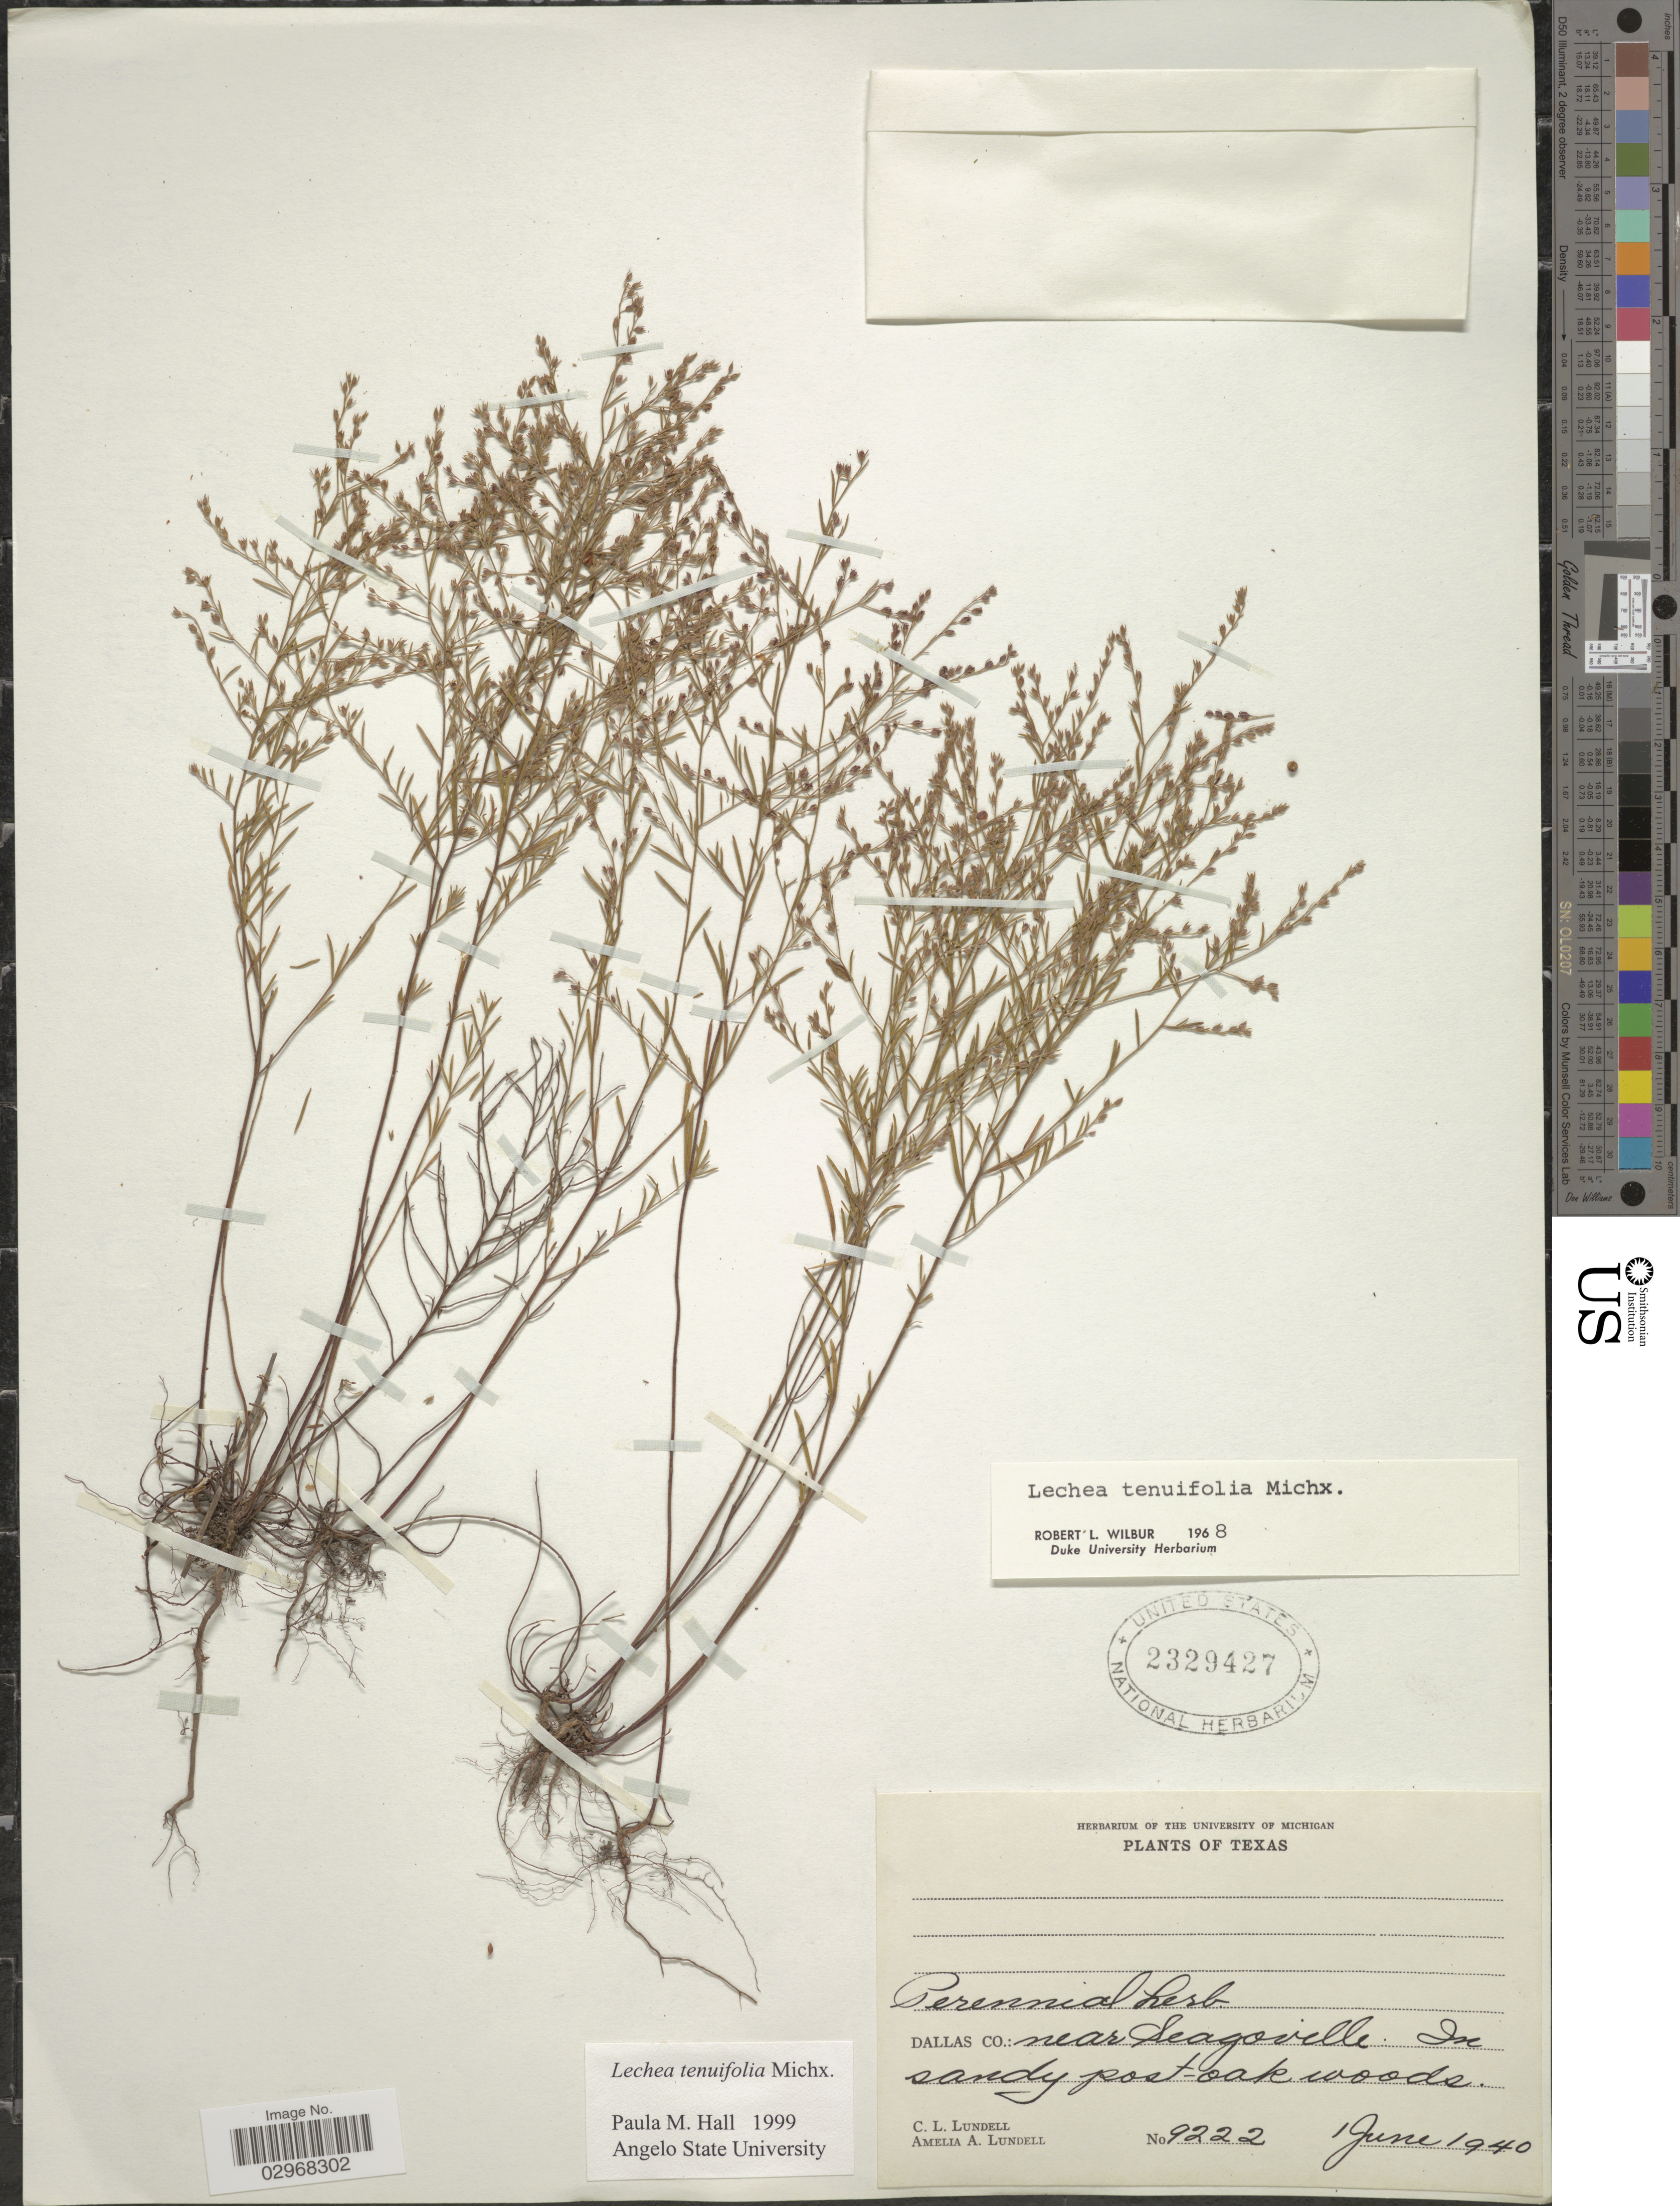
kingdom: Plantae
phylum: Tracheophyta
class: Magnoliopsida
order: Malvales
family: Cistaceae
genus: Lechea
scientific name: Lechea tenuifolia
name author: Michx.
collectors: C. L. Lundell & A. A. Lundell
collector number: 9222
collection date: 1940-06-01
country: United States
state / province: Texas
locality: Dallas Co.: near Seagoville.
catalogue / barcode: US 2329427